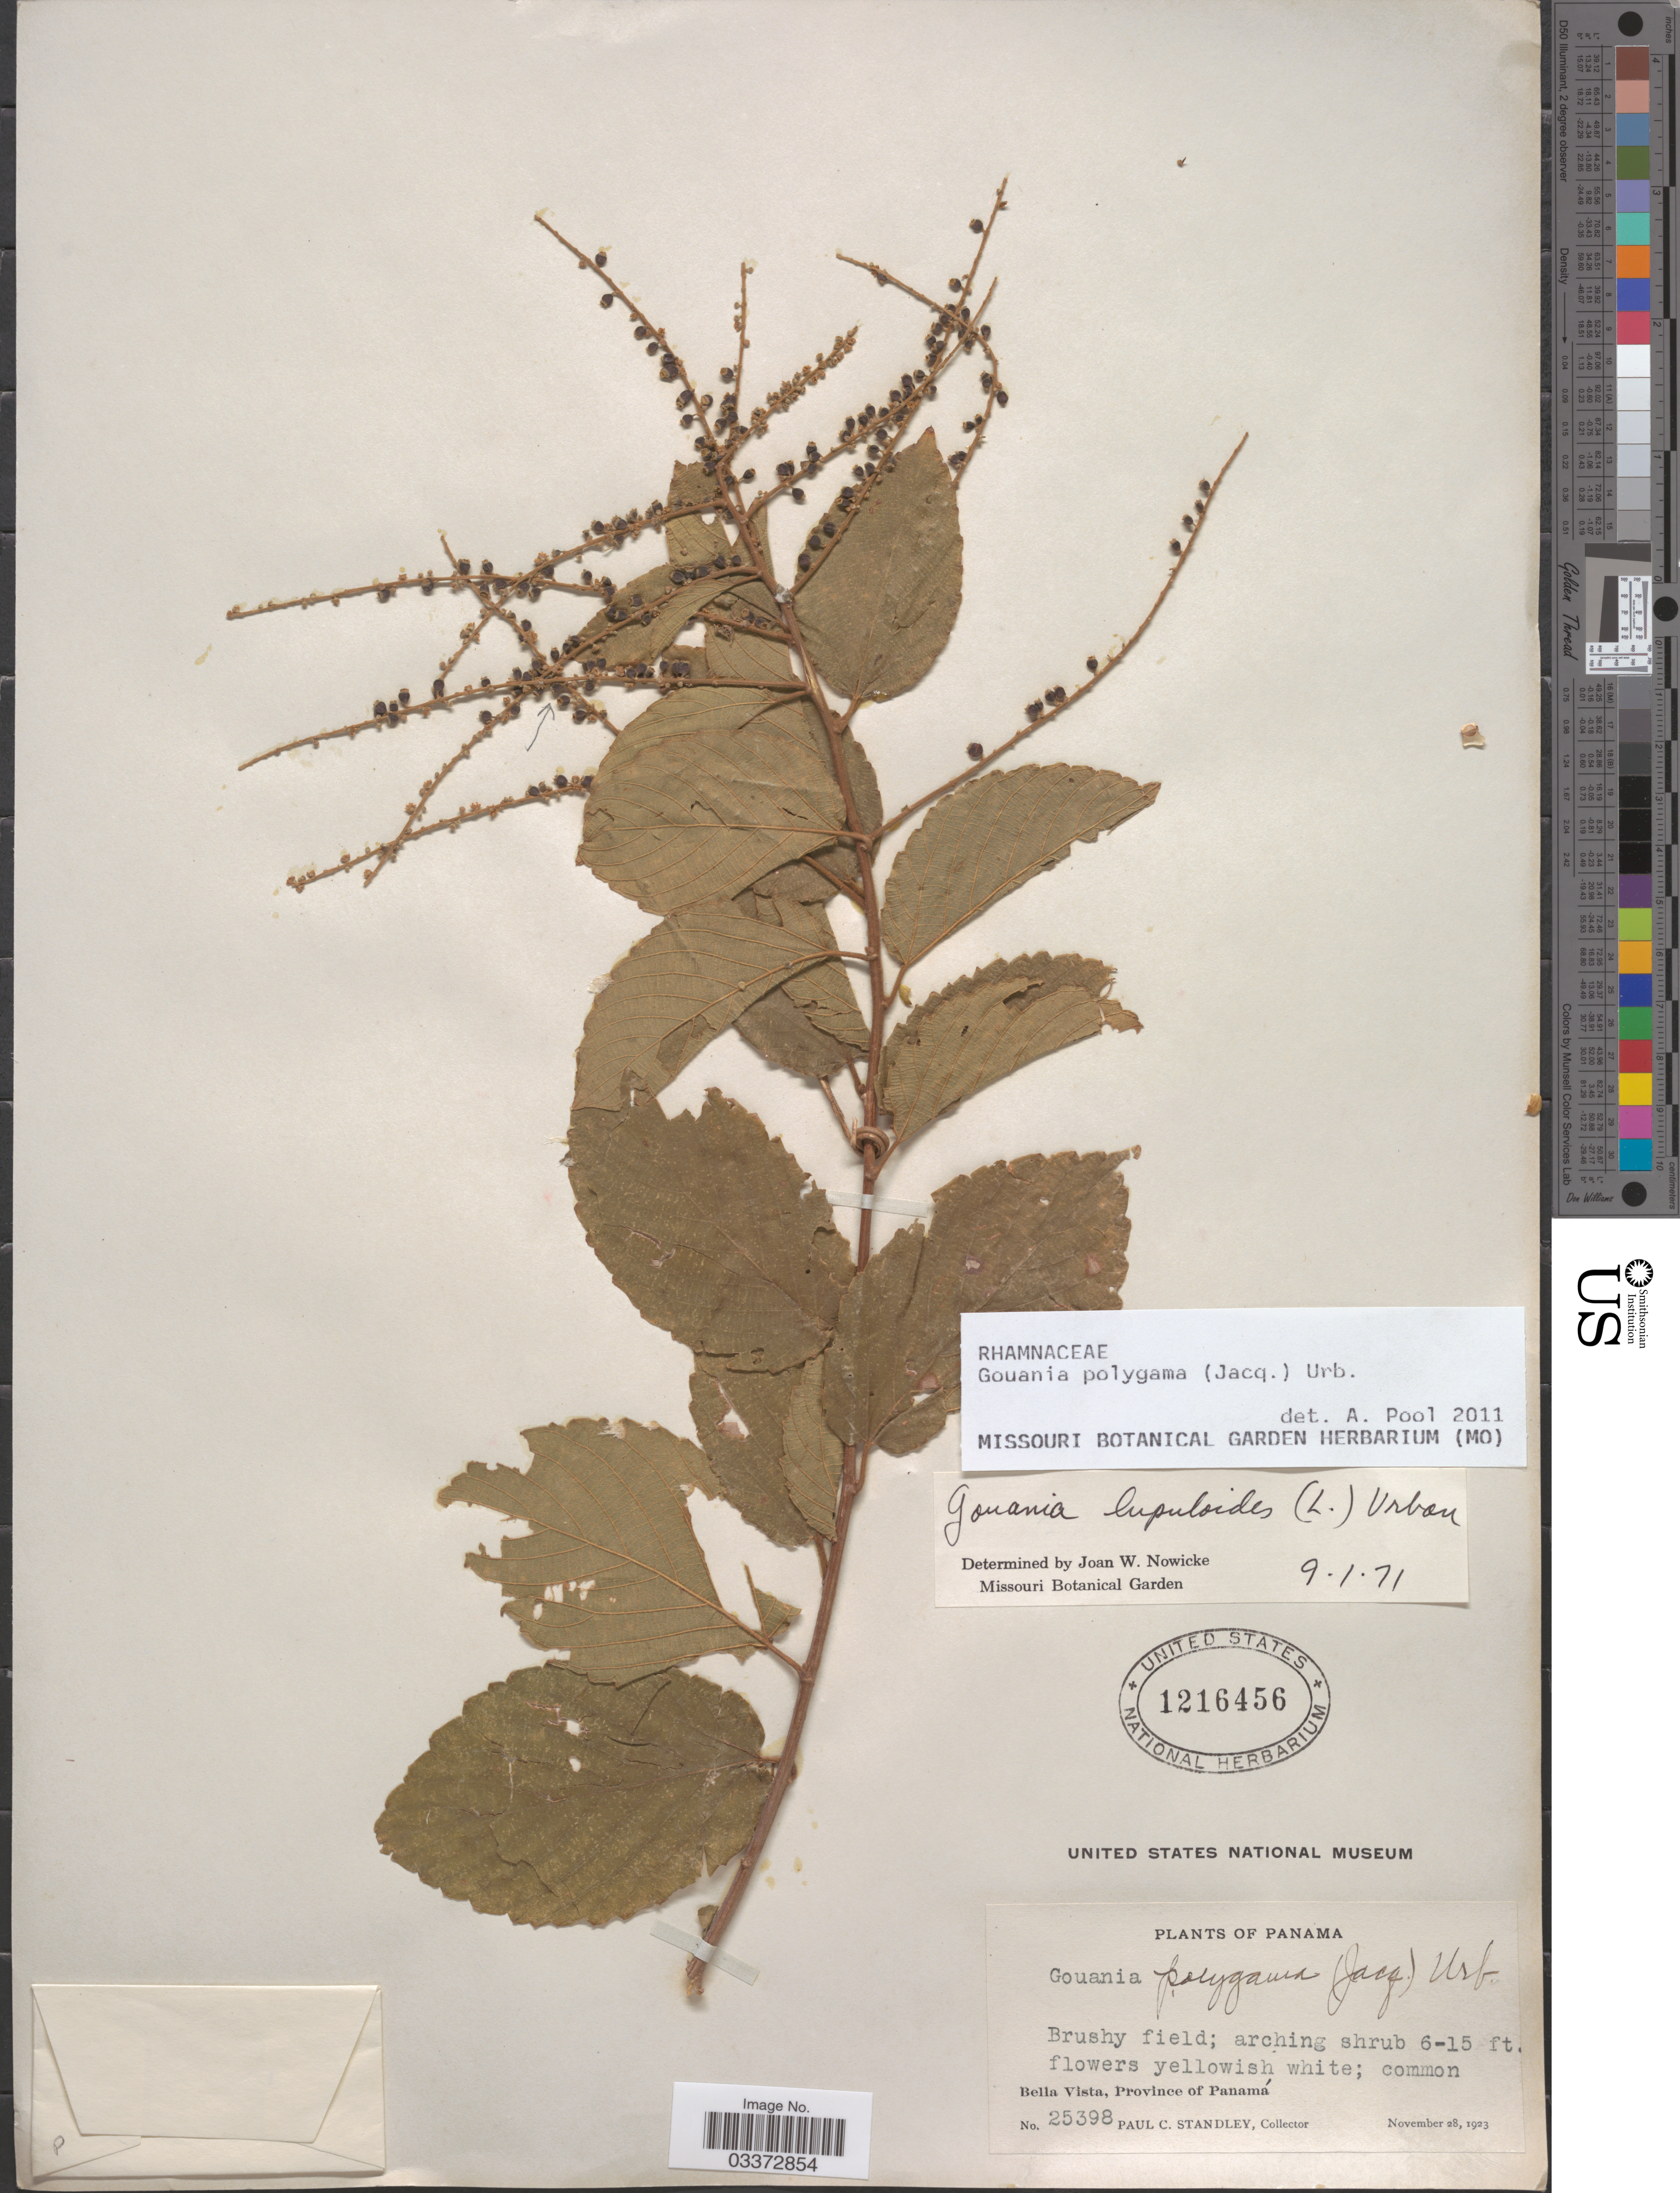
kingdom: Plantae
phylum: Tracheophyta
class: Magnoliopsida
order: Rosales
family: Rhamnaceae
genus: Gouania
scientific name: Gouania polygama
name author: (Jacq.) Urb.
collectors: P. C. Standley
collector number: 25398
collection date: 1923-11-28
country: Panama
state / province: Panamá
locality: Bella Vista.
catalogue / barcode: US 1216456